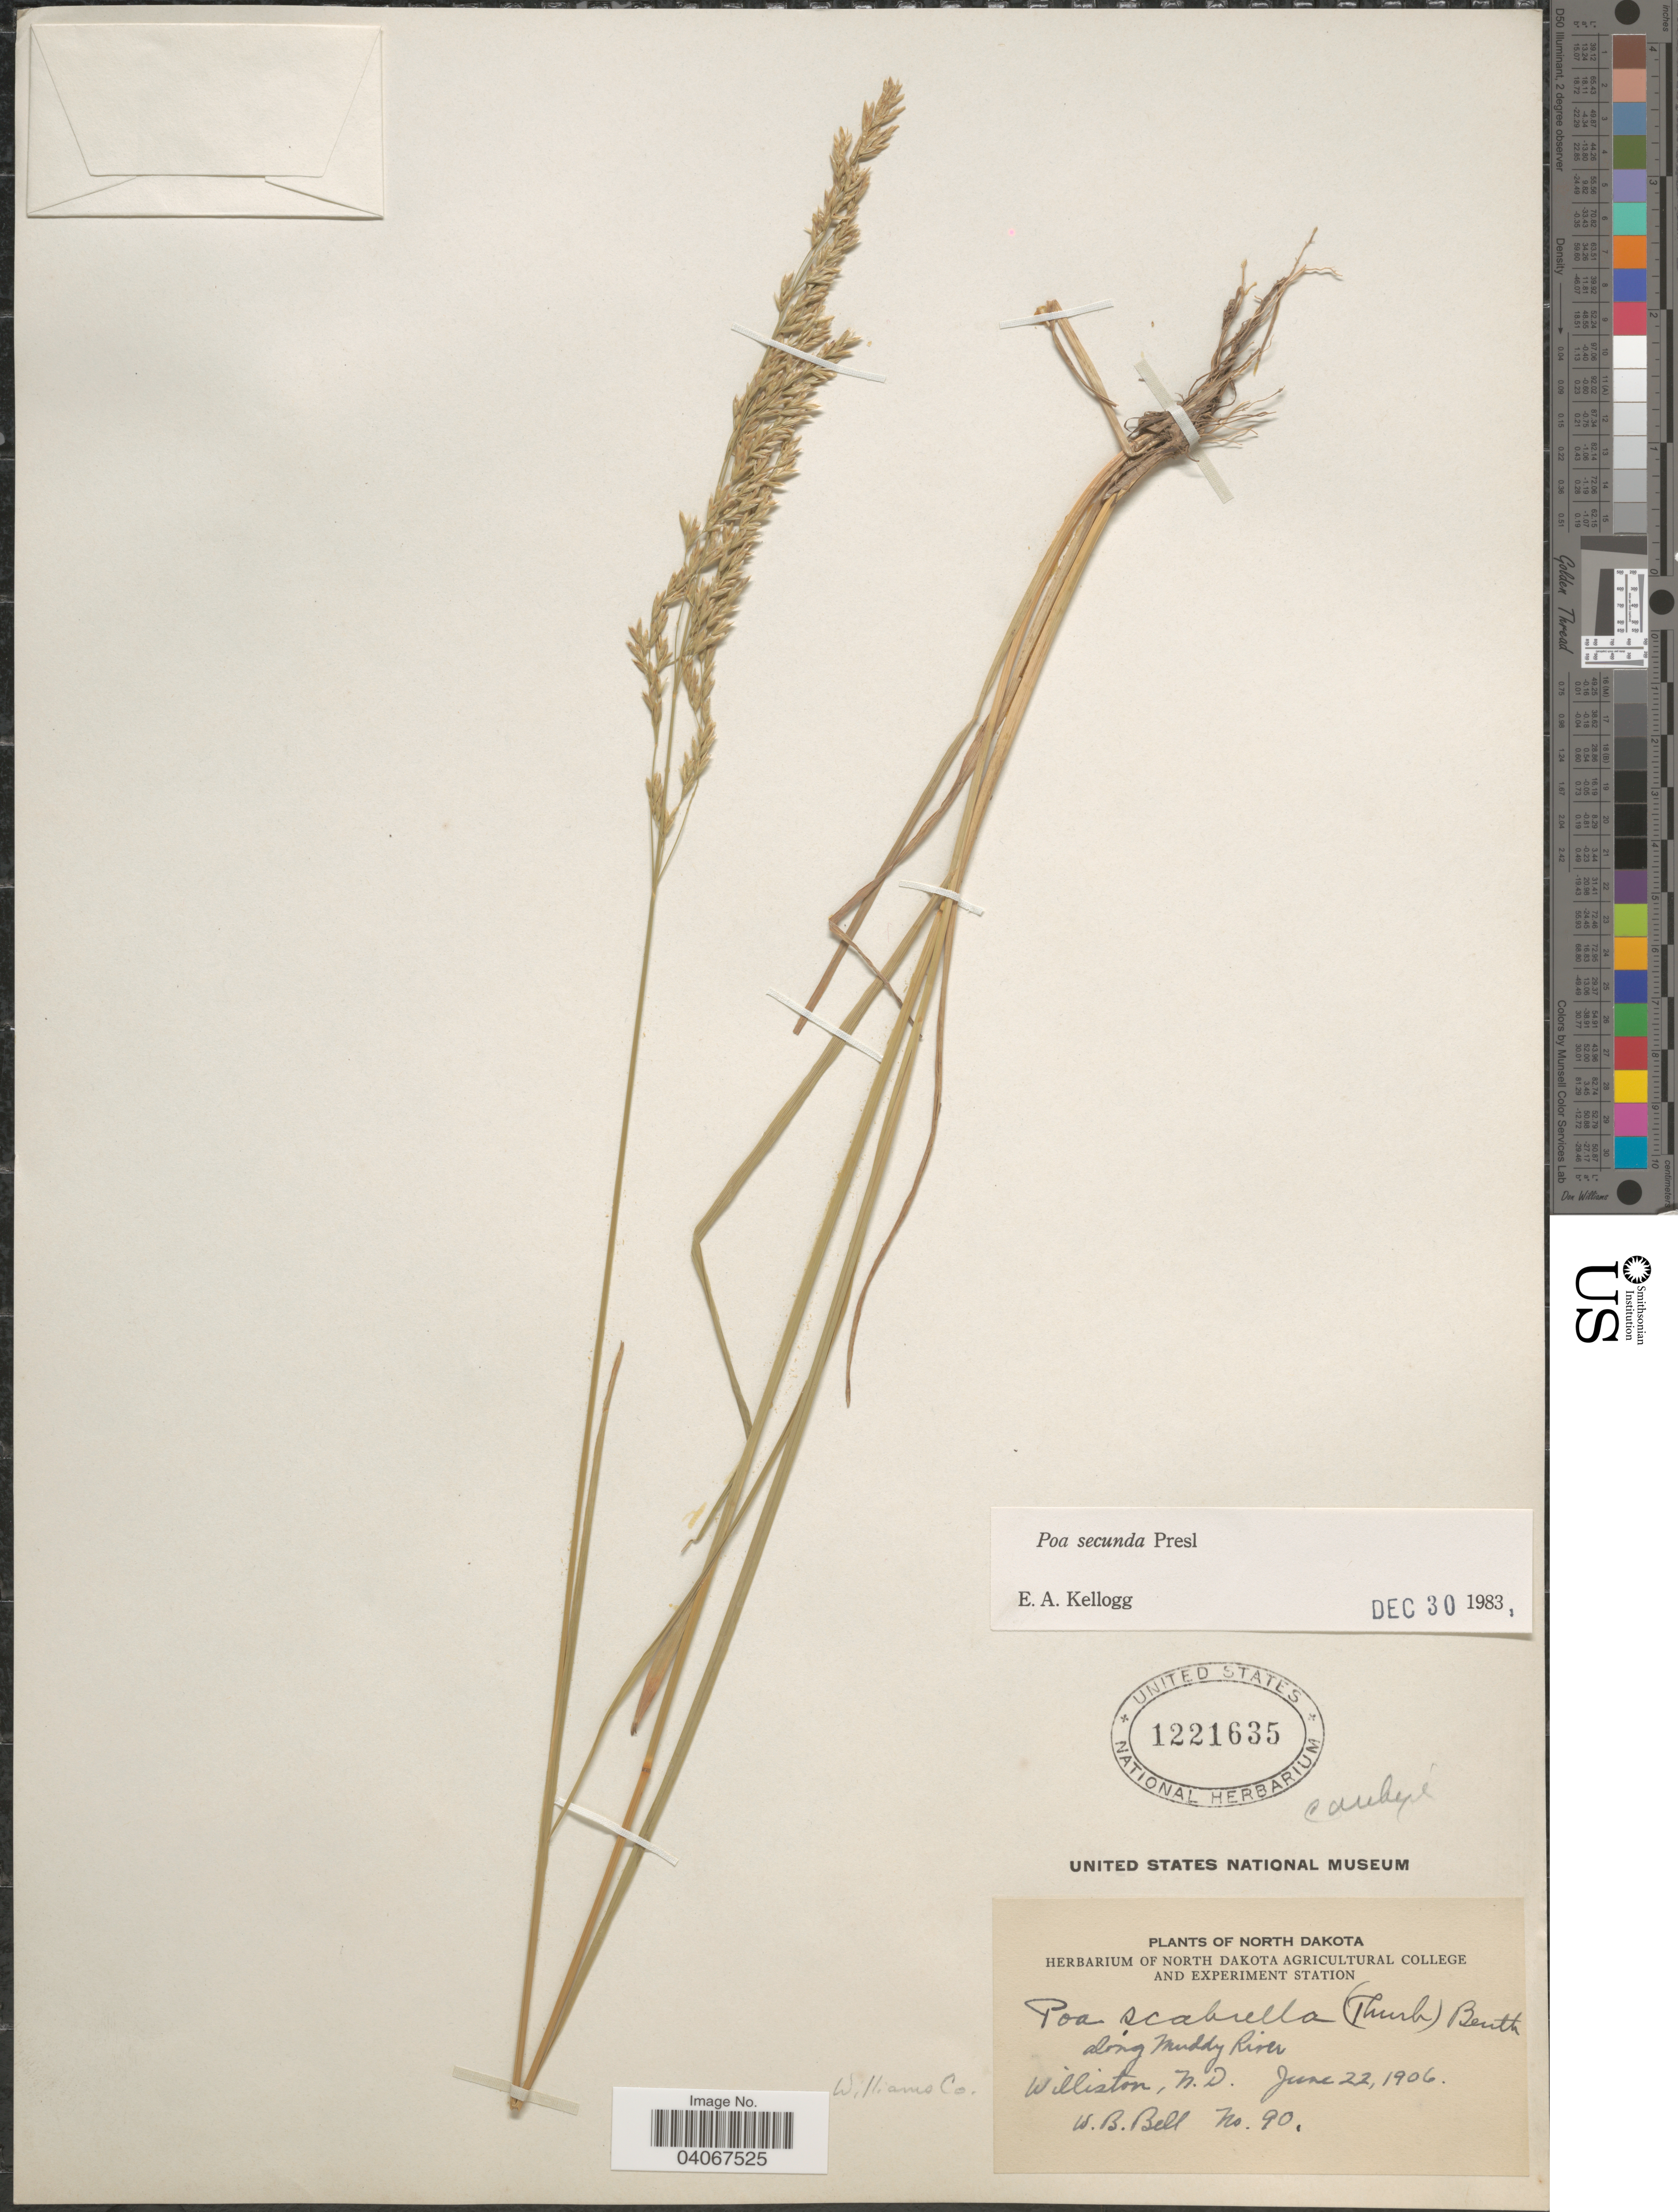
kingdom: Plantae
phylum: Tracheophyta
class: Liliopsida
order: Poales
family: Poaceae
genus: Poa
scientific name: Poa secunda subsp. secunda var. secunda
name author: J. Presl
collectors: W. Bell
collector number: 90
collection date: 1906-06-22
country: United States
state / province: North Dakota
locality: Along Muddy River, Williston. Williams Co.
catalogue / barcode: US 1221635